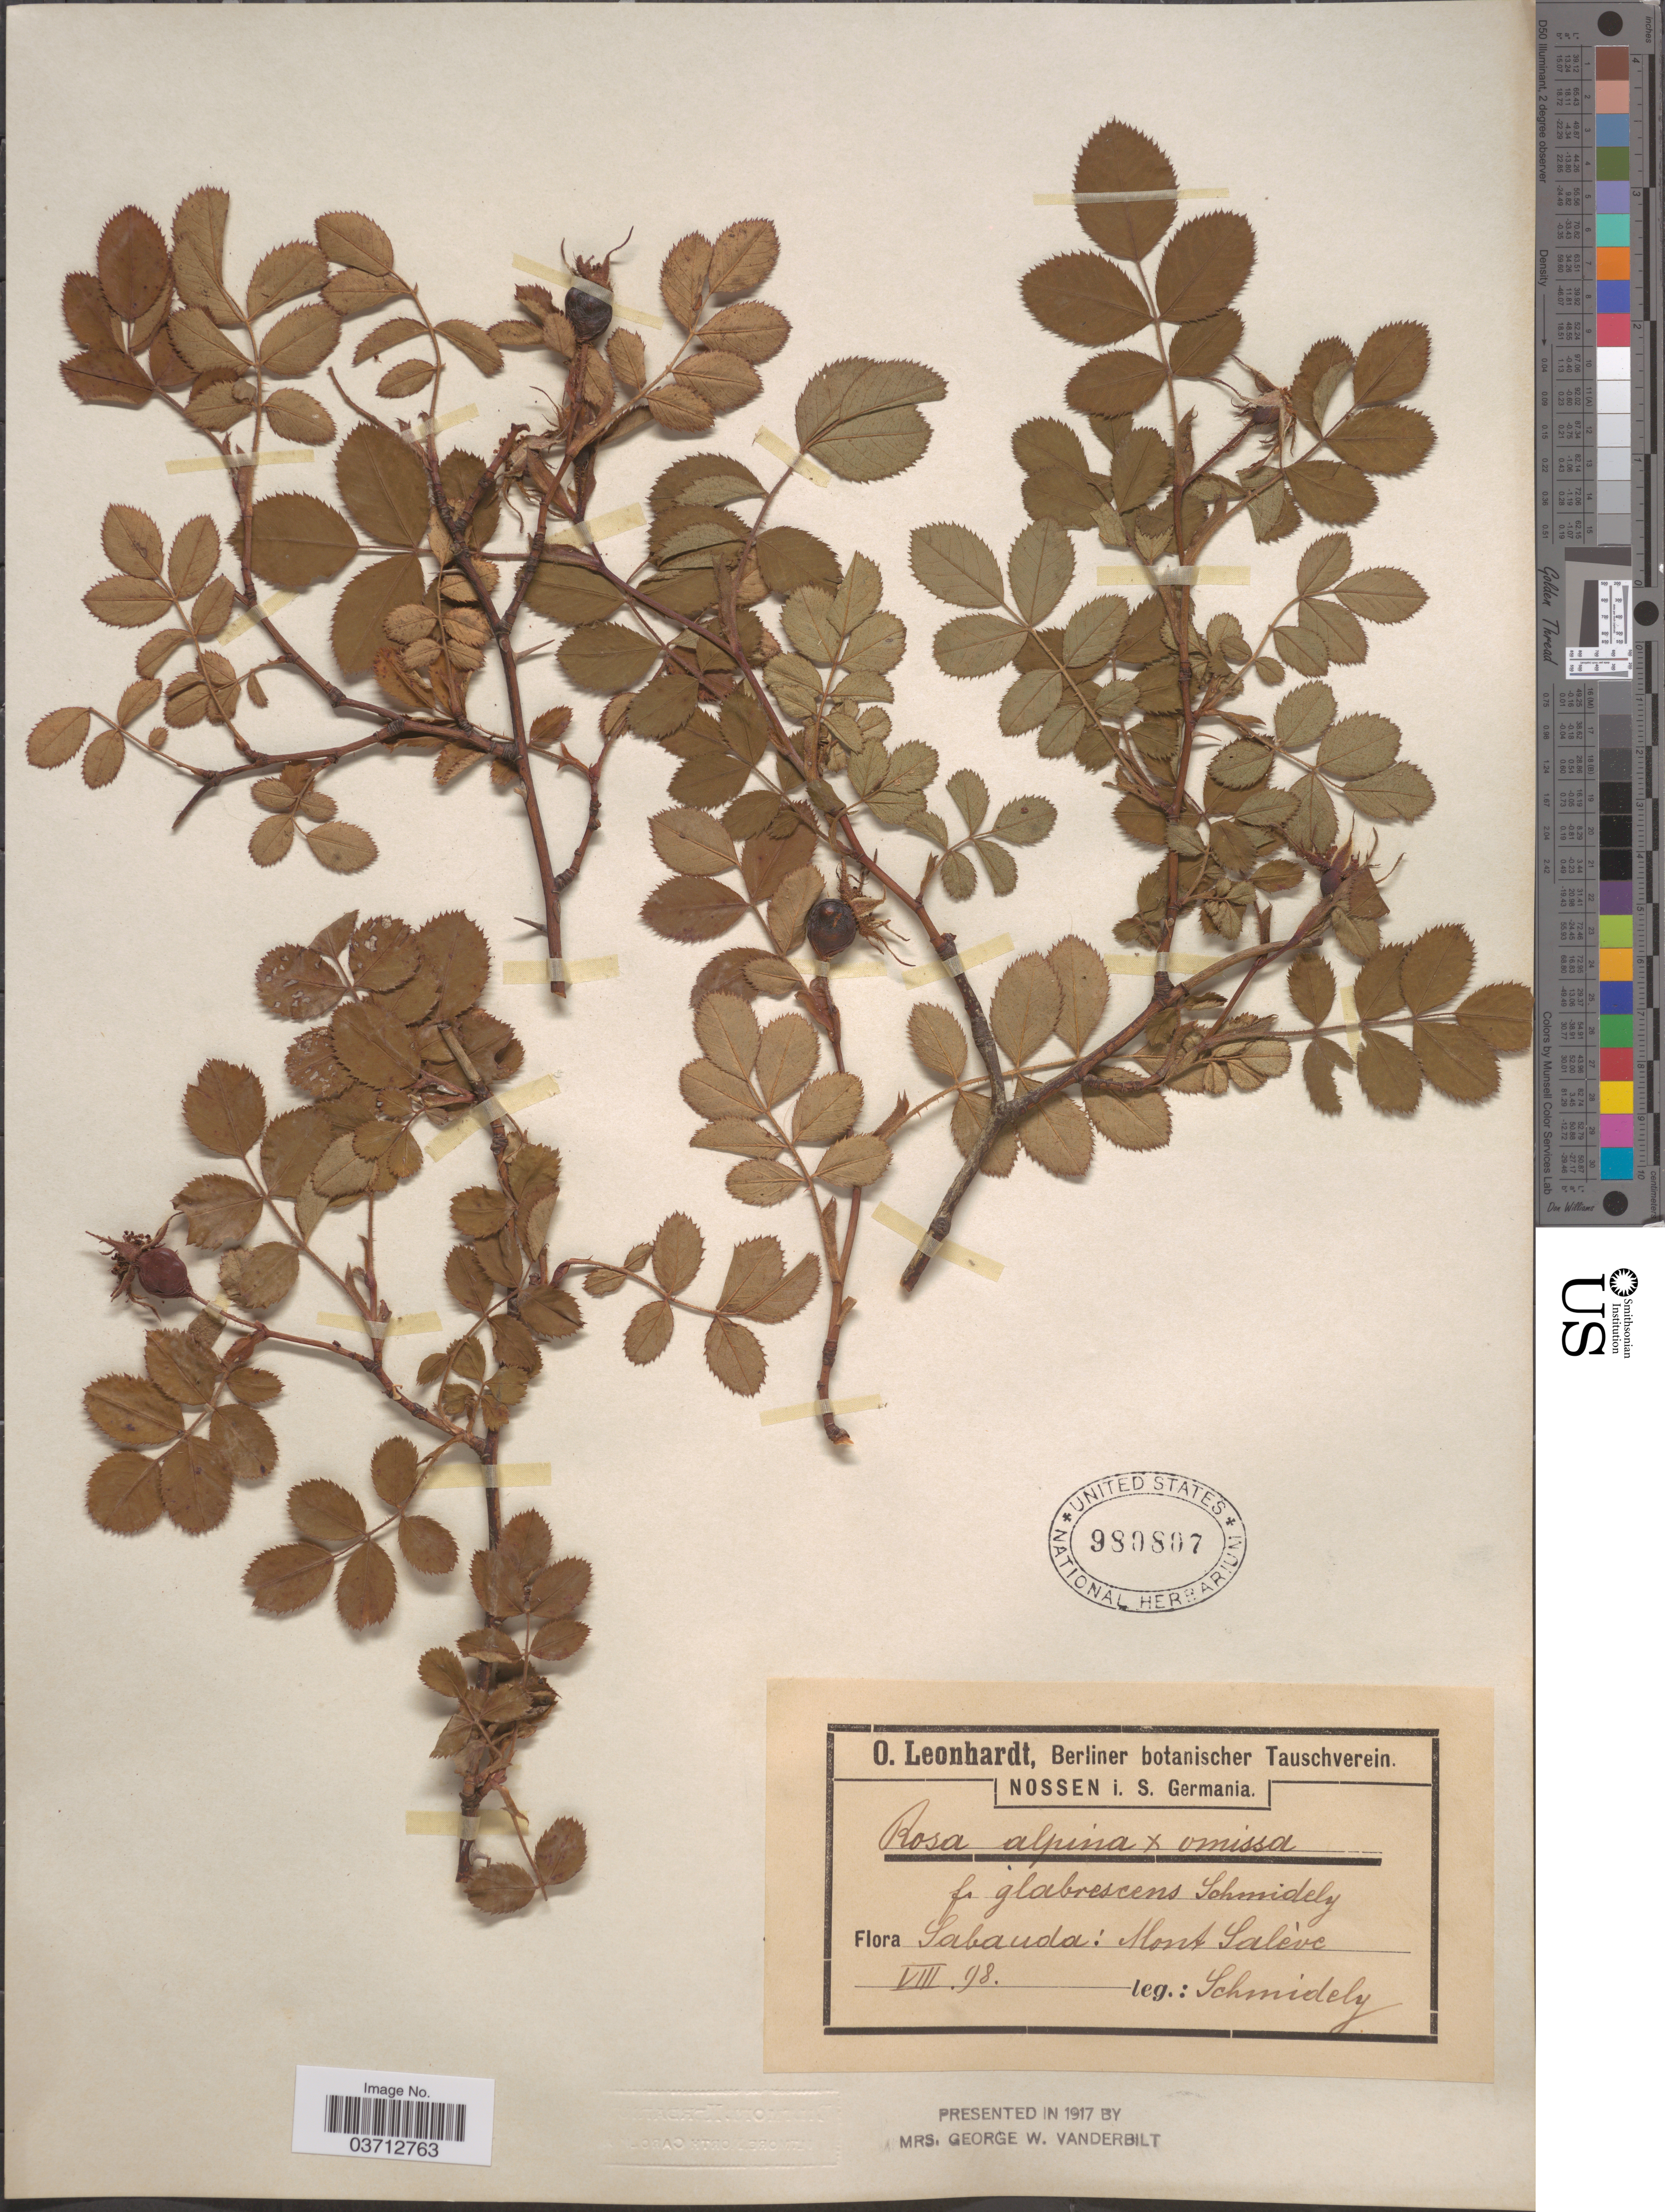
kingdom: Plantae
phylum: Tracheophyta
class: Magnoliopsida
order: Rosales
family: Rosaceae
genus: Rosa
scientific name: Rosa alpina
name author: L.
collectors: Schmidely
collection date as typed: Transcribed d/m/y: /8/98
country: France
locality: Sabauda: Mont Salève.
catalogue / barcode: US 980807